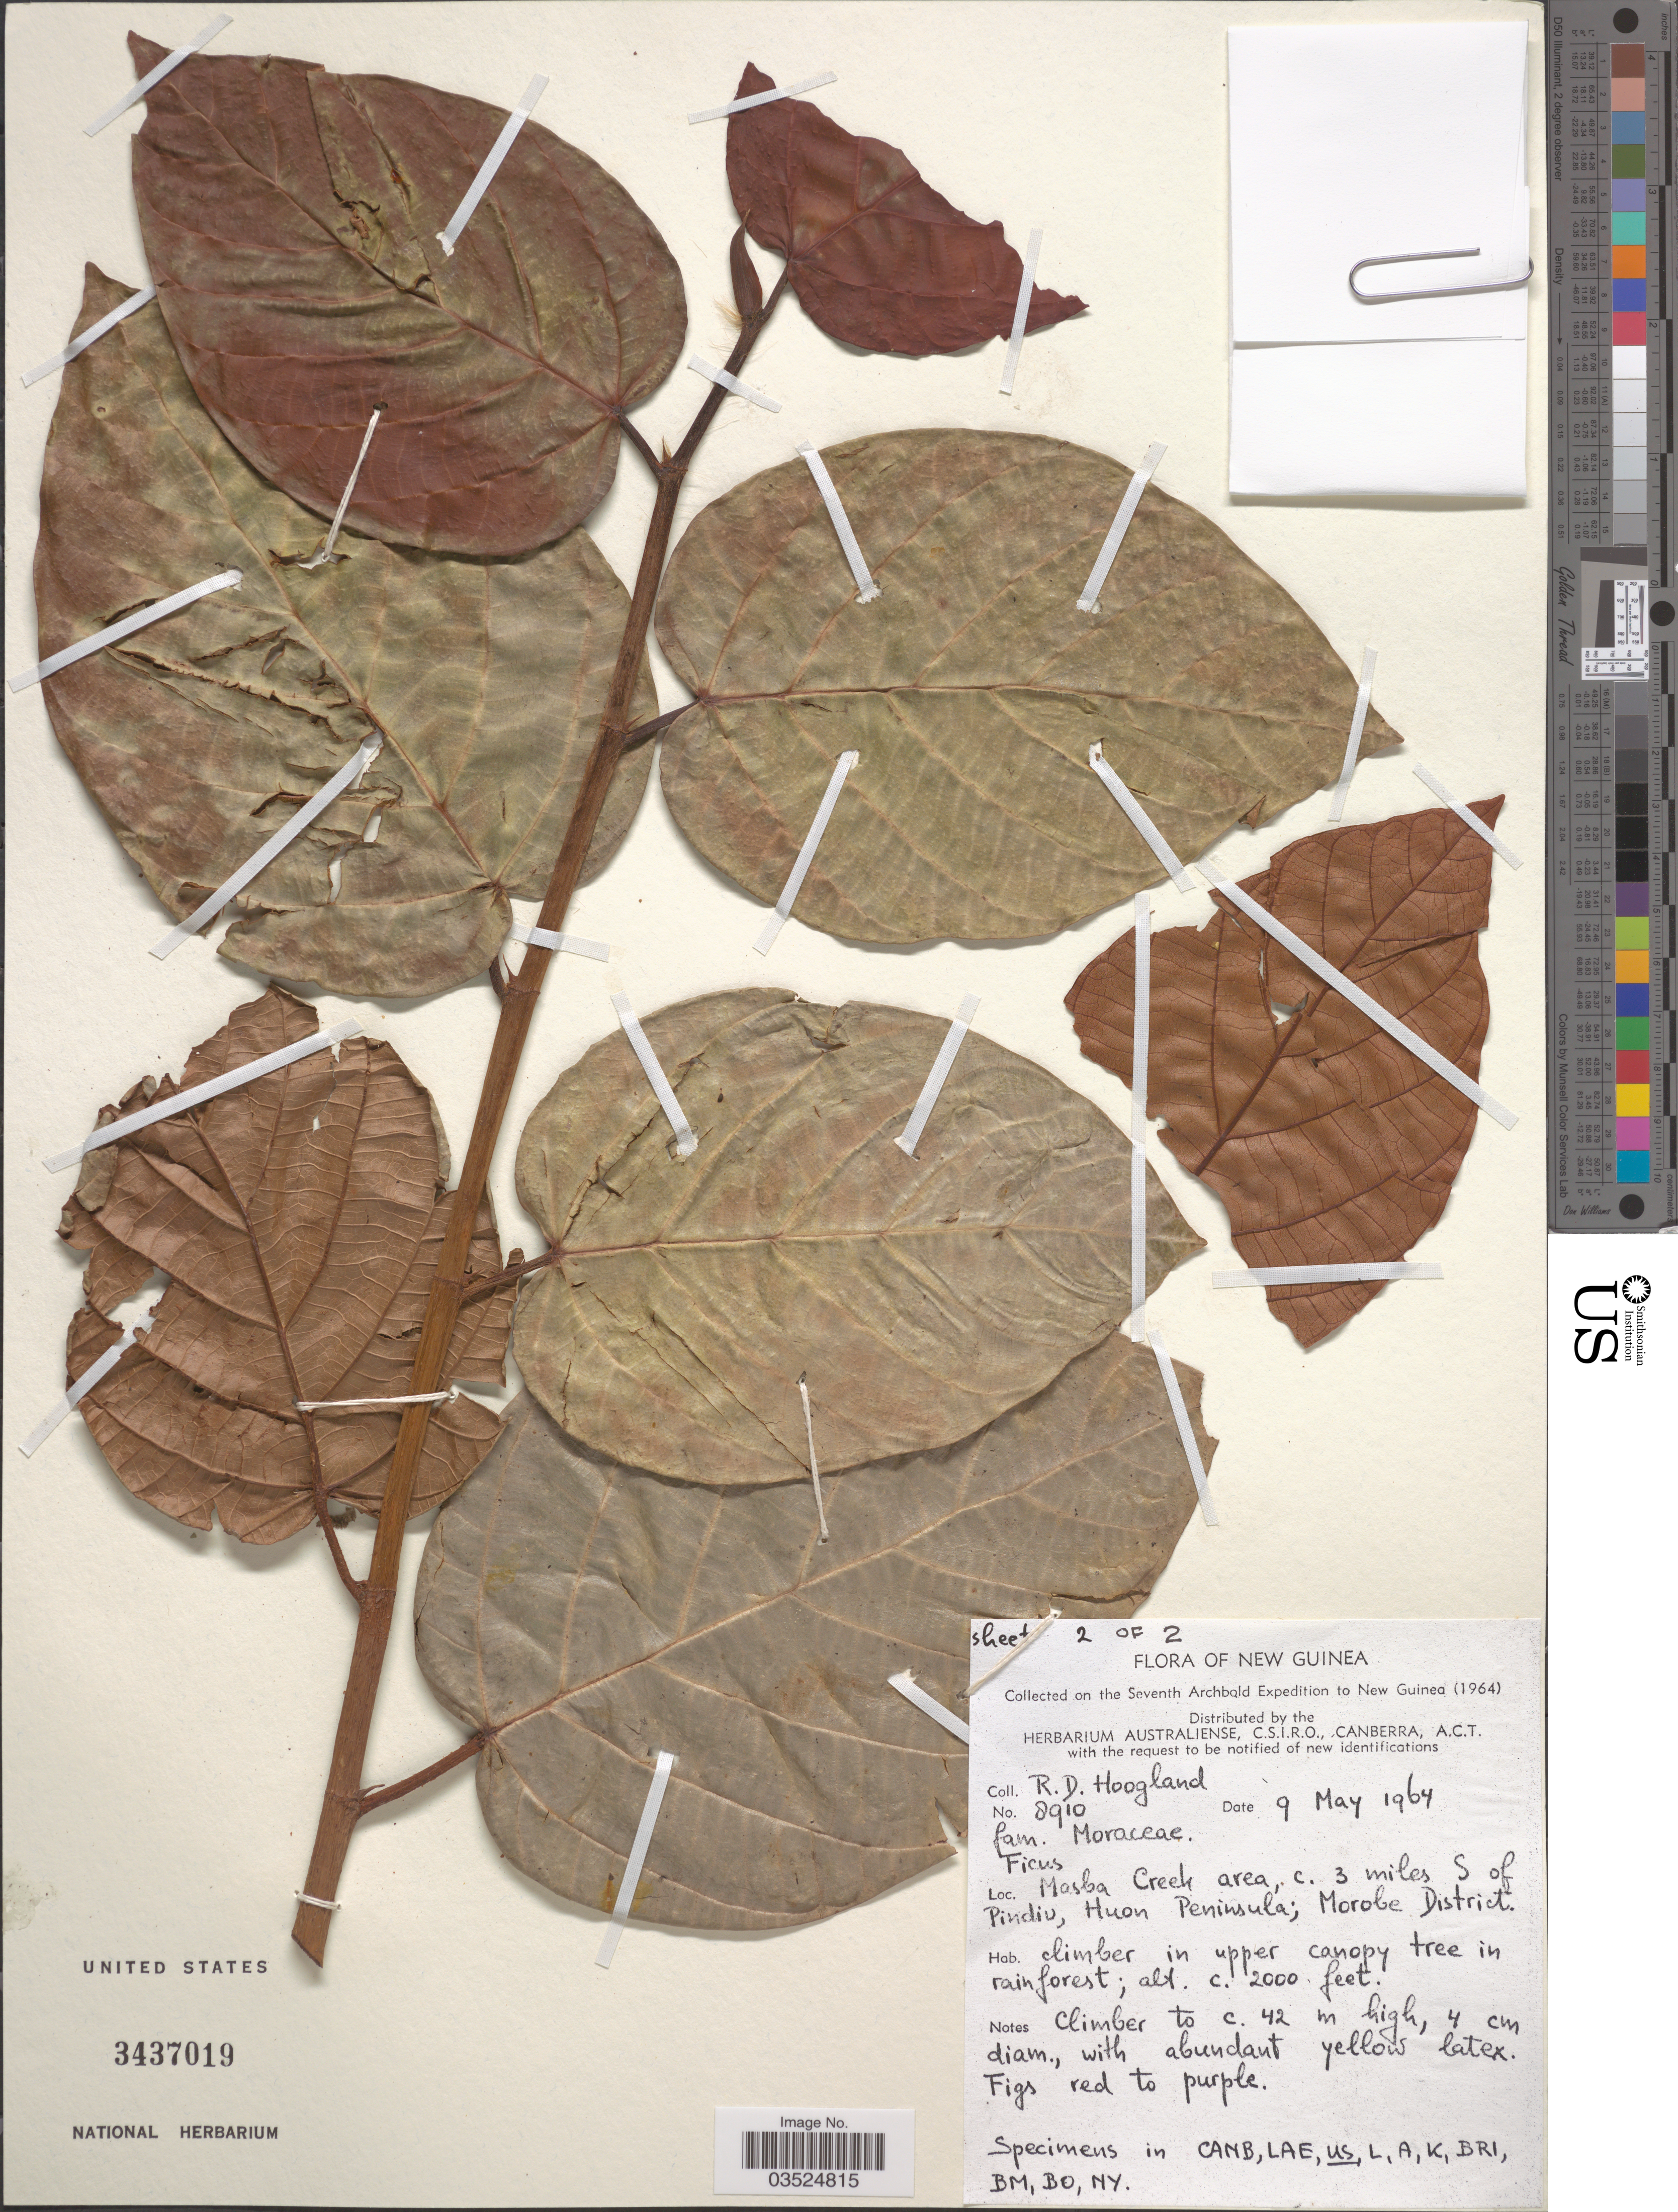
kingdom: Plantae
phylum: Tracheophyta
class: Magnoliopsida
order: Rosales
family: Moraceae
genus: Ficus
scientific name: Ficus sp.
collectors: R. D. Hoogland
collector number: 8910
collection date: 1964-05-09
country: Papua New Guinea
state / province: Morobe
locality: New Guinea. Masba Creek area, c. 3 miles S of Pindiu, Huon Peninsula; Morobe District. Upper canopy tree in rainforests.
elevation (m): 610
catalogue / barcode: US 3437019